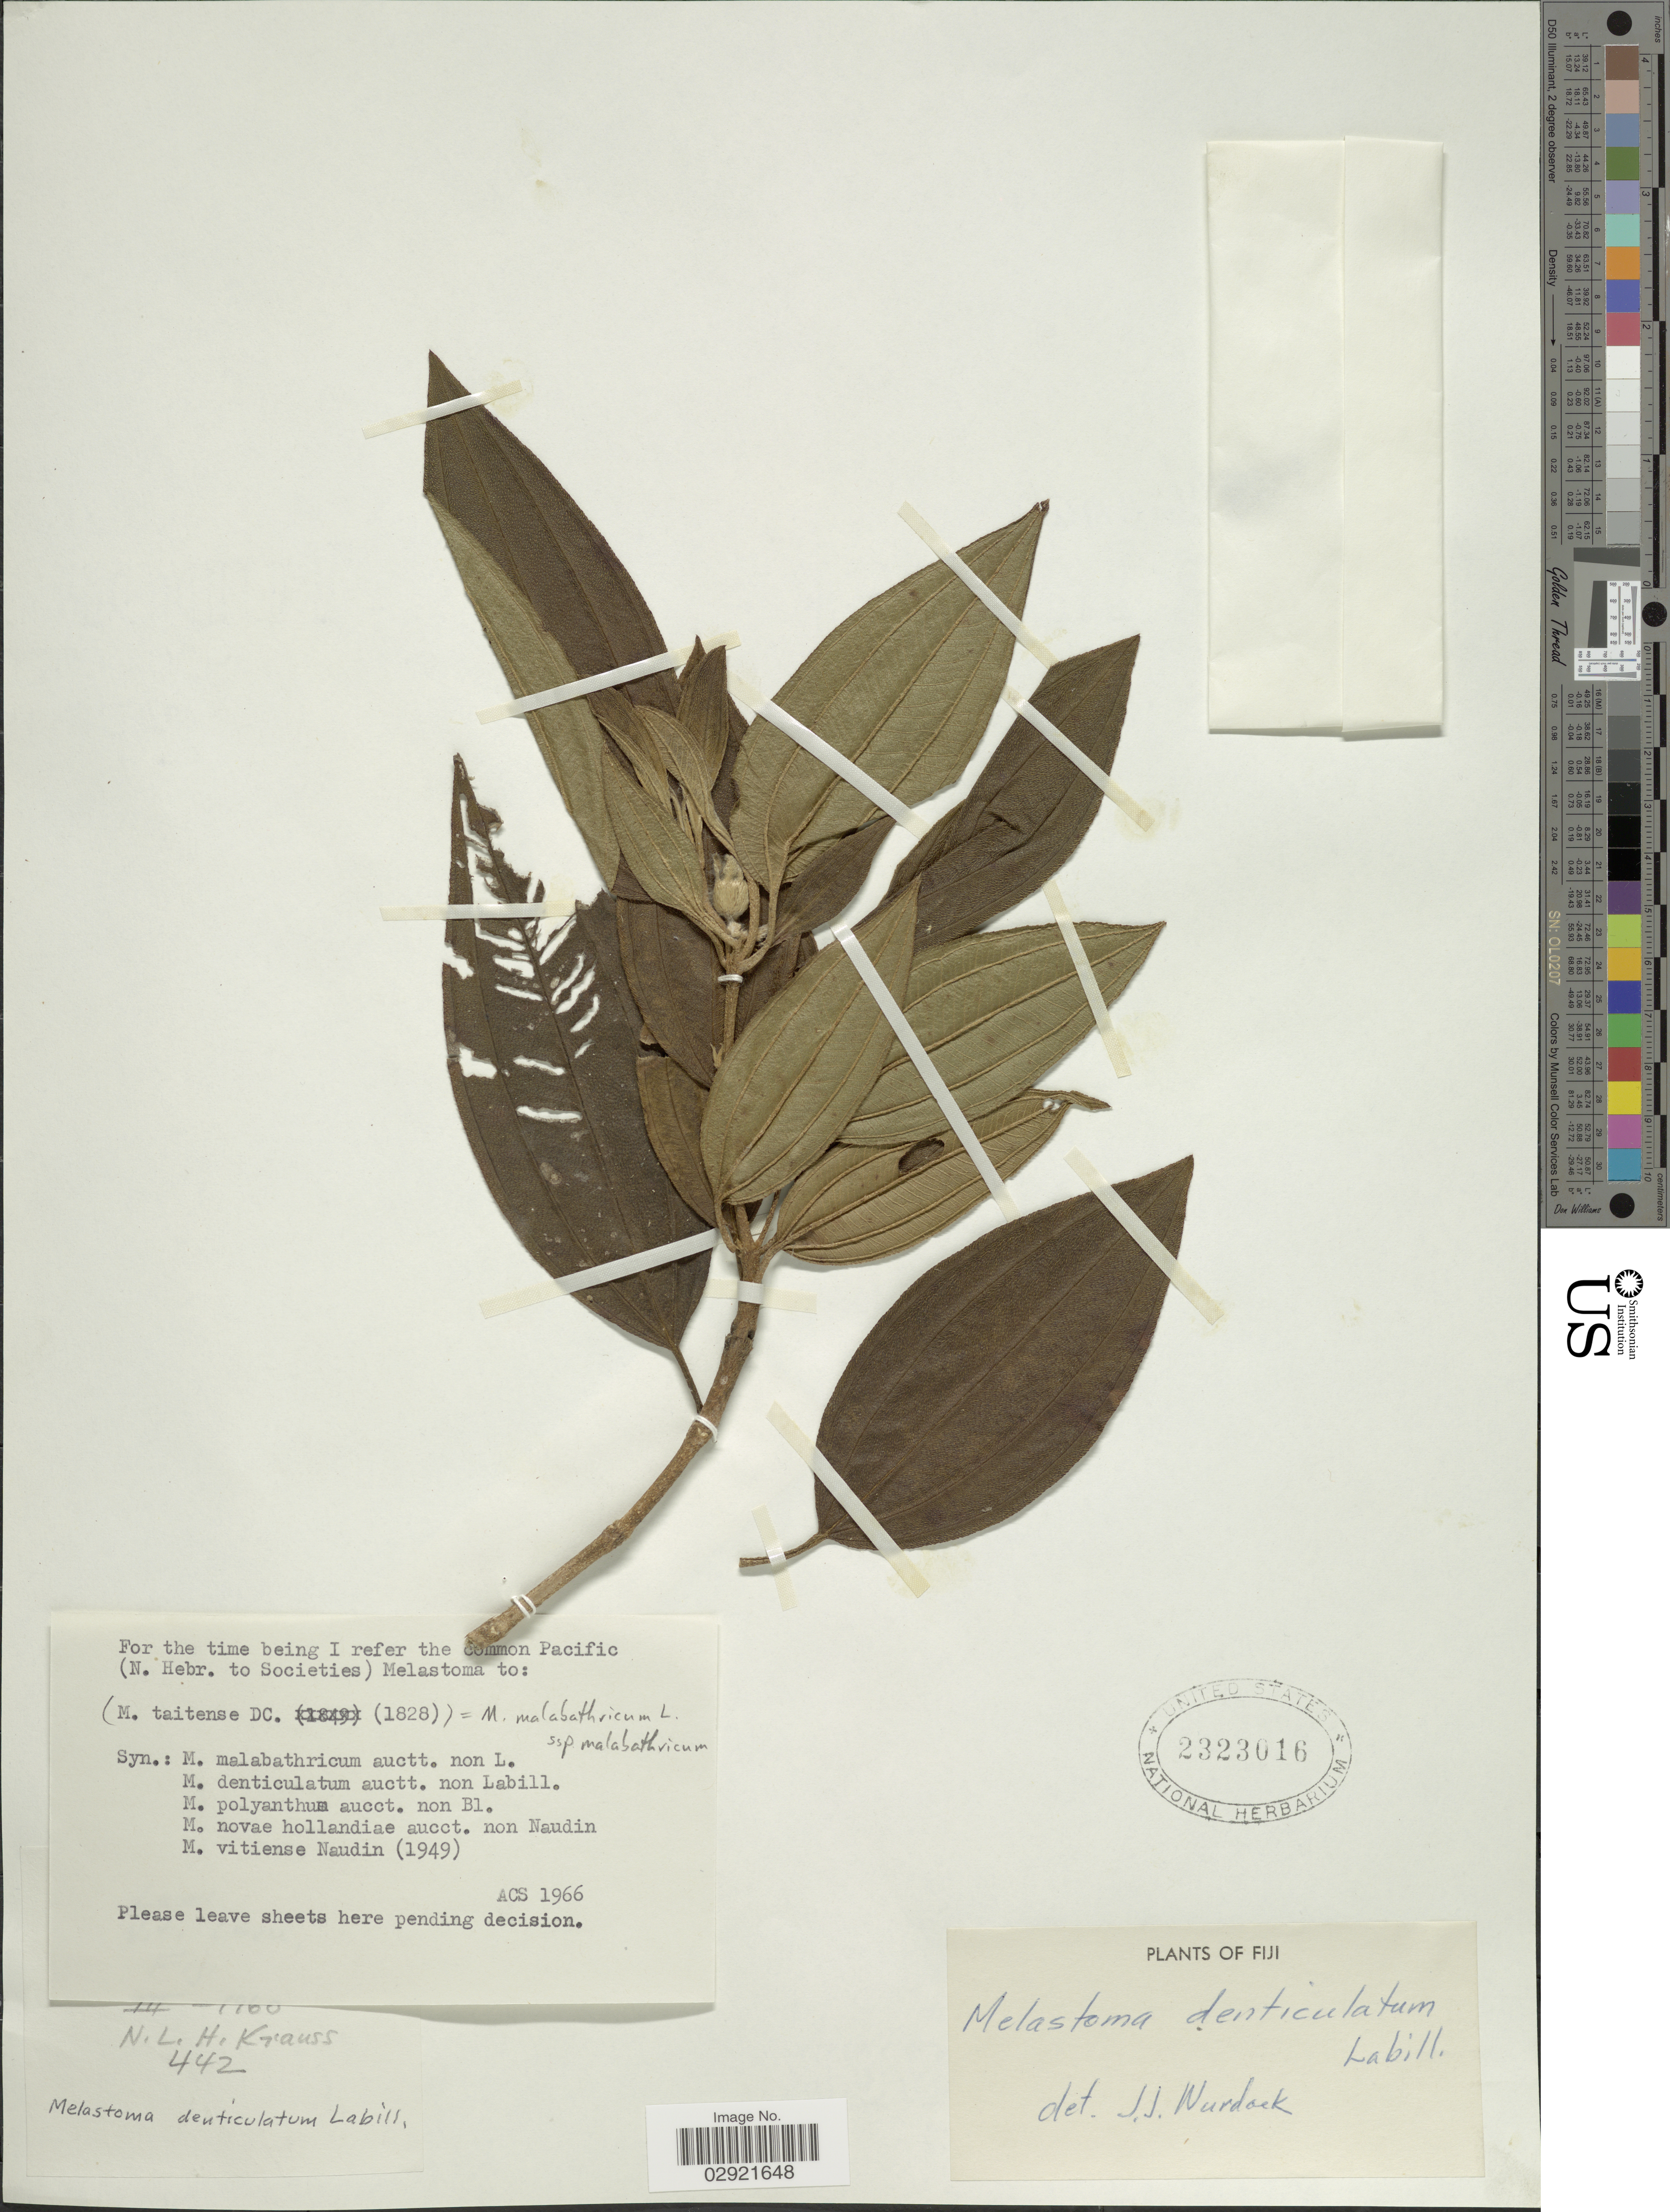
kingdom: Plantae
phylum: Tracheophyta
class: Magnoliopsida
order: Myrtales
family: Melastomataceae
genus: Melastoma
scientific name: Melastoma malabathricum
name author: L.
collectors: N. Krauss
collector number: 442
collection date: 1960-03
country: Fiji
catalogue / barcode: US 2323016